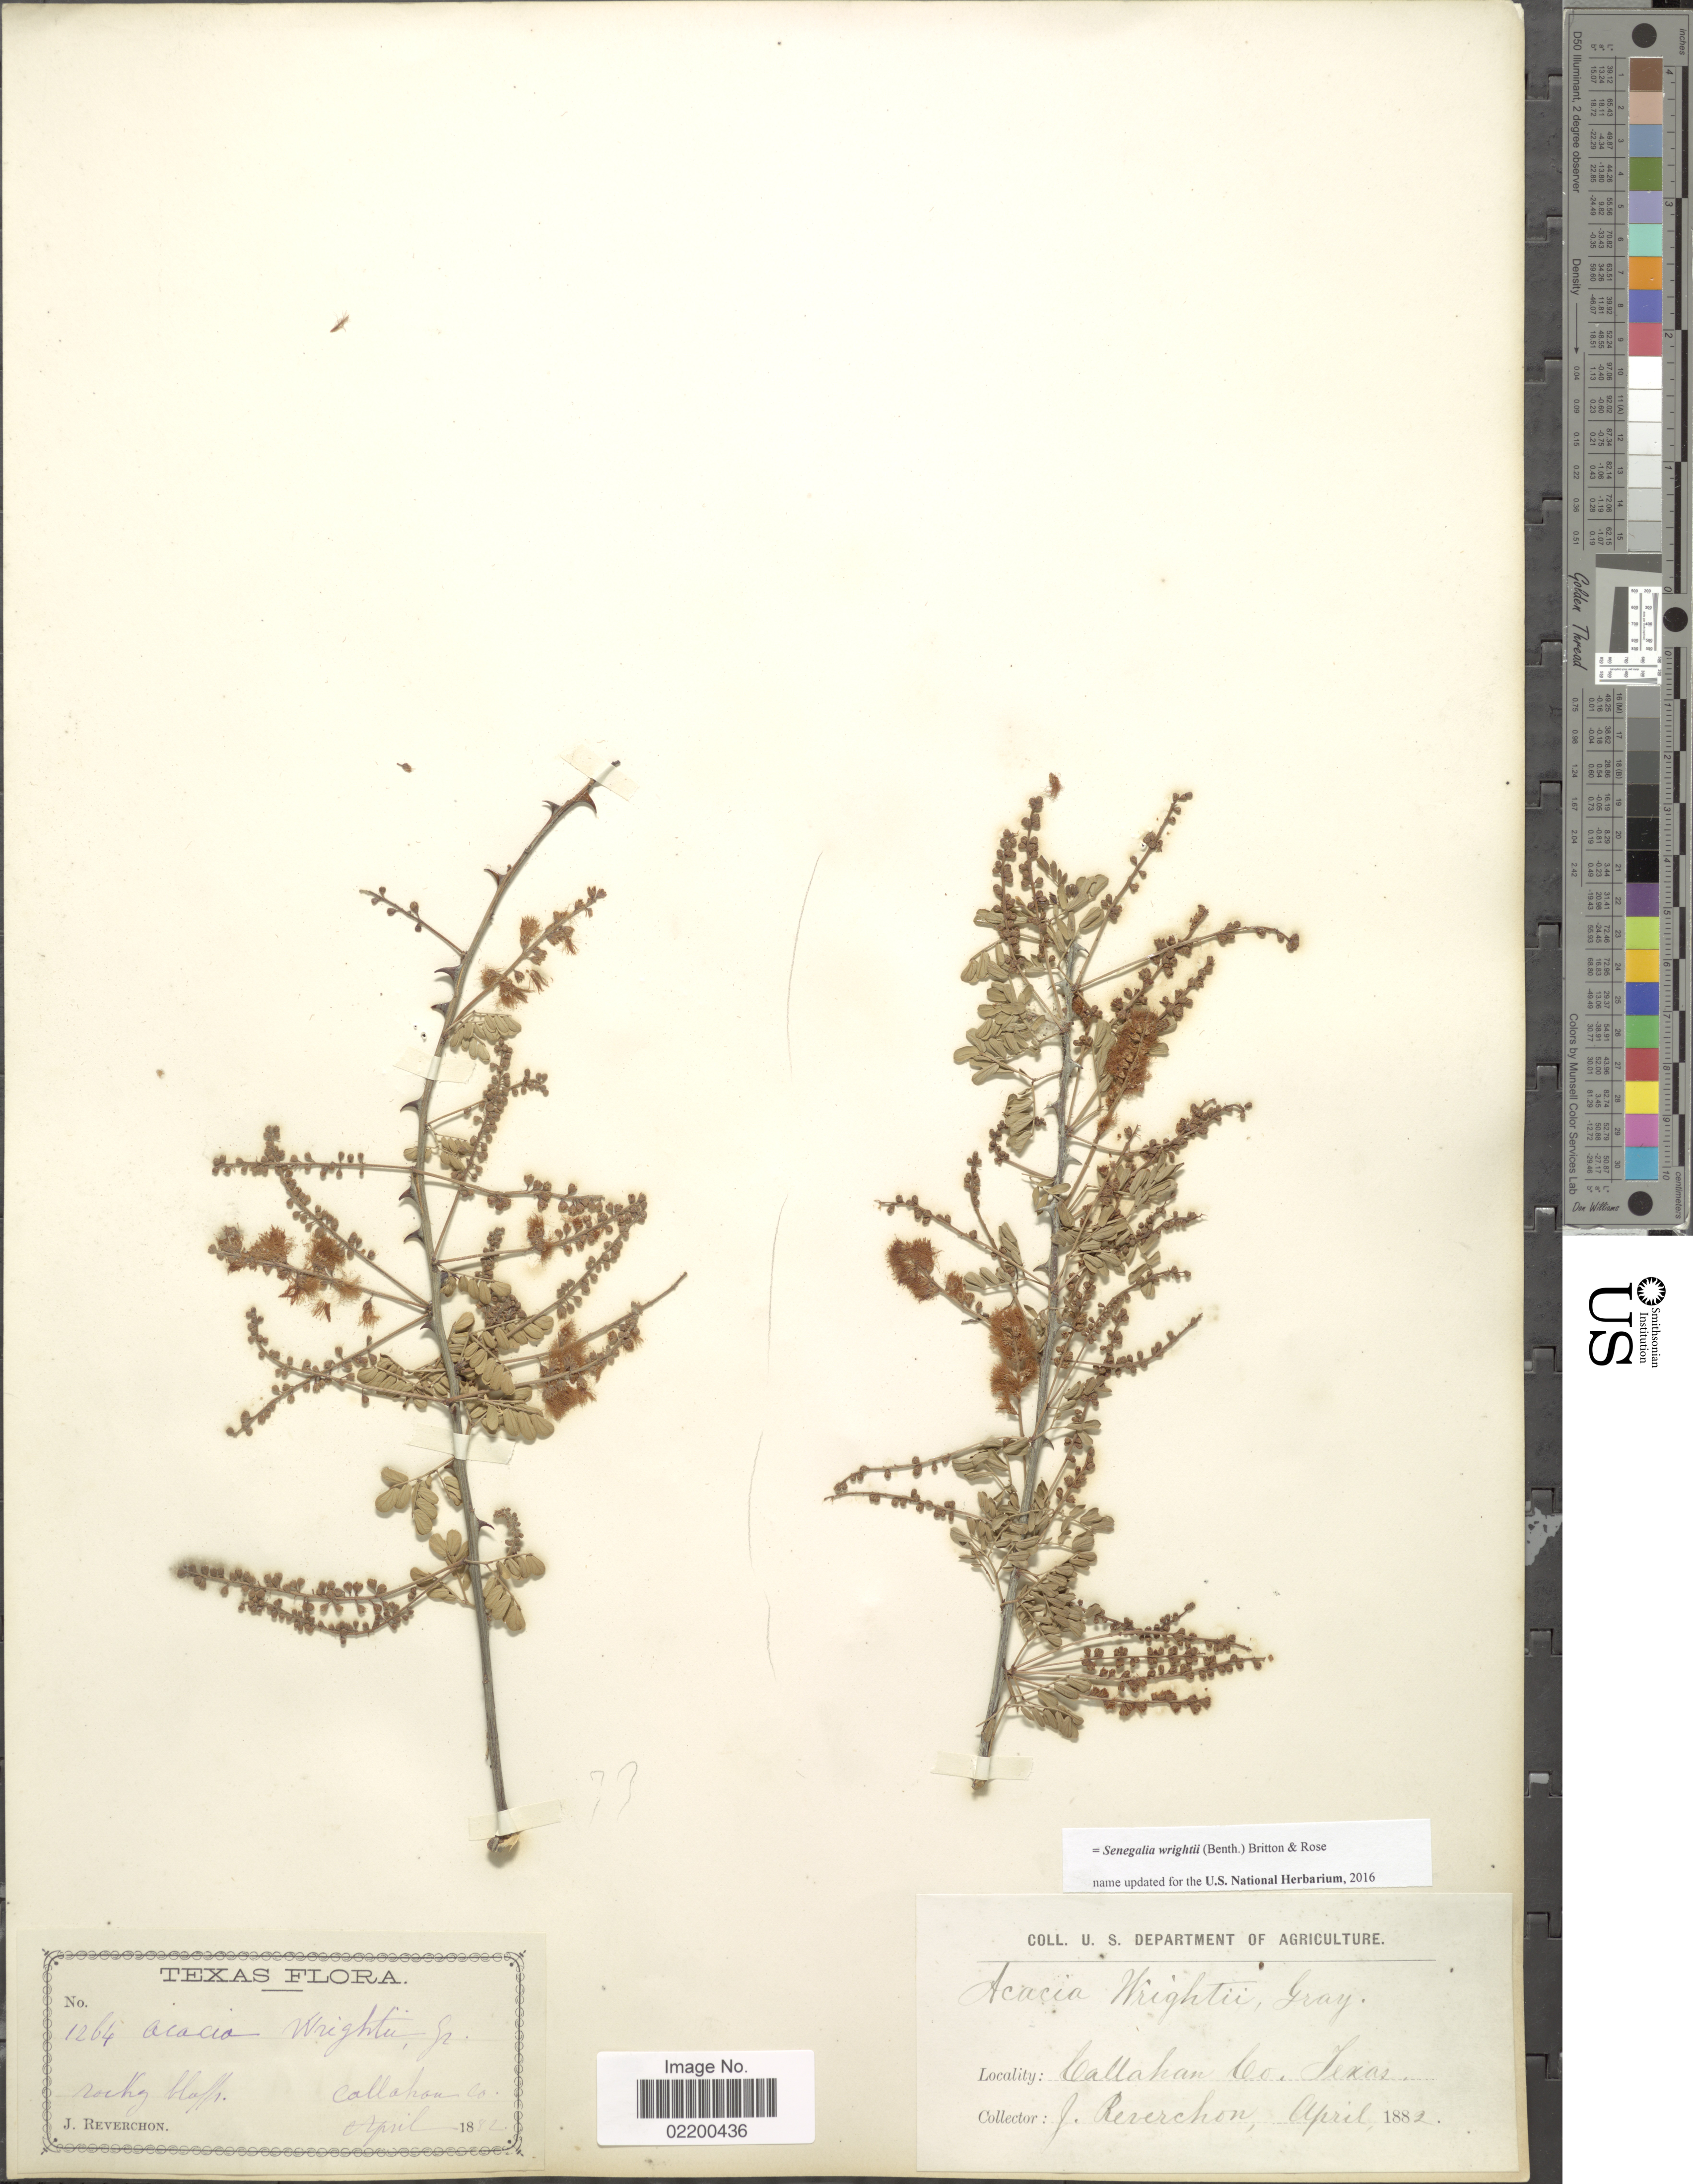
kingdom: Plantae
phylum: Tracheophyta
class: Magnoliopsida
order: Fabales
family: Fabaceae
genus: Senegalia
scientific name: Senegalia wrightii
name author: (Benth.) Britton & Rose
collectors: J. Reverchon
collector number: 1264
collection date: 1882-04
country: United States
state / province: Texas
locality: Callahan Co.